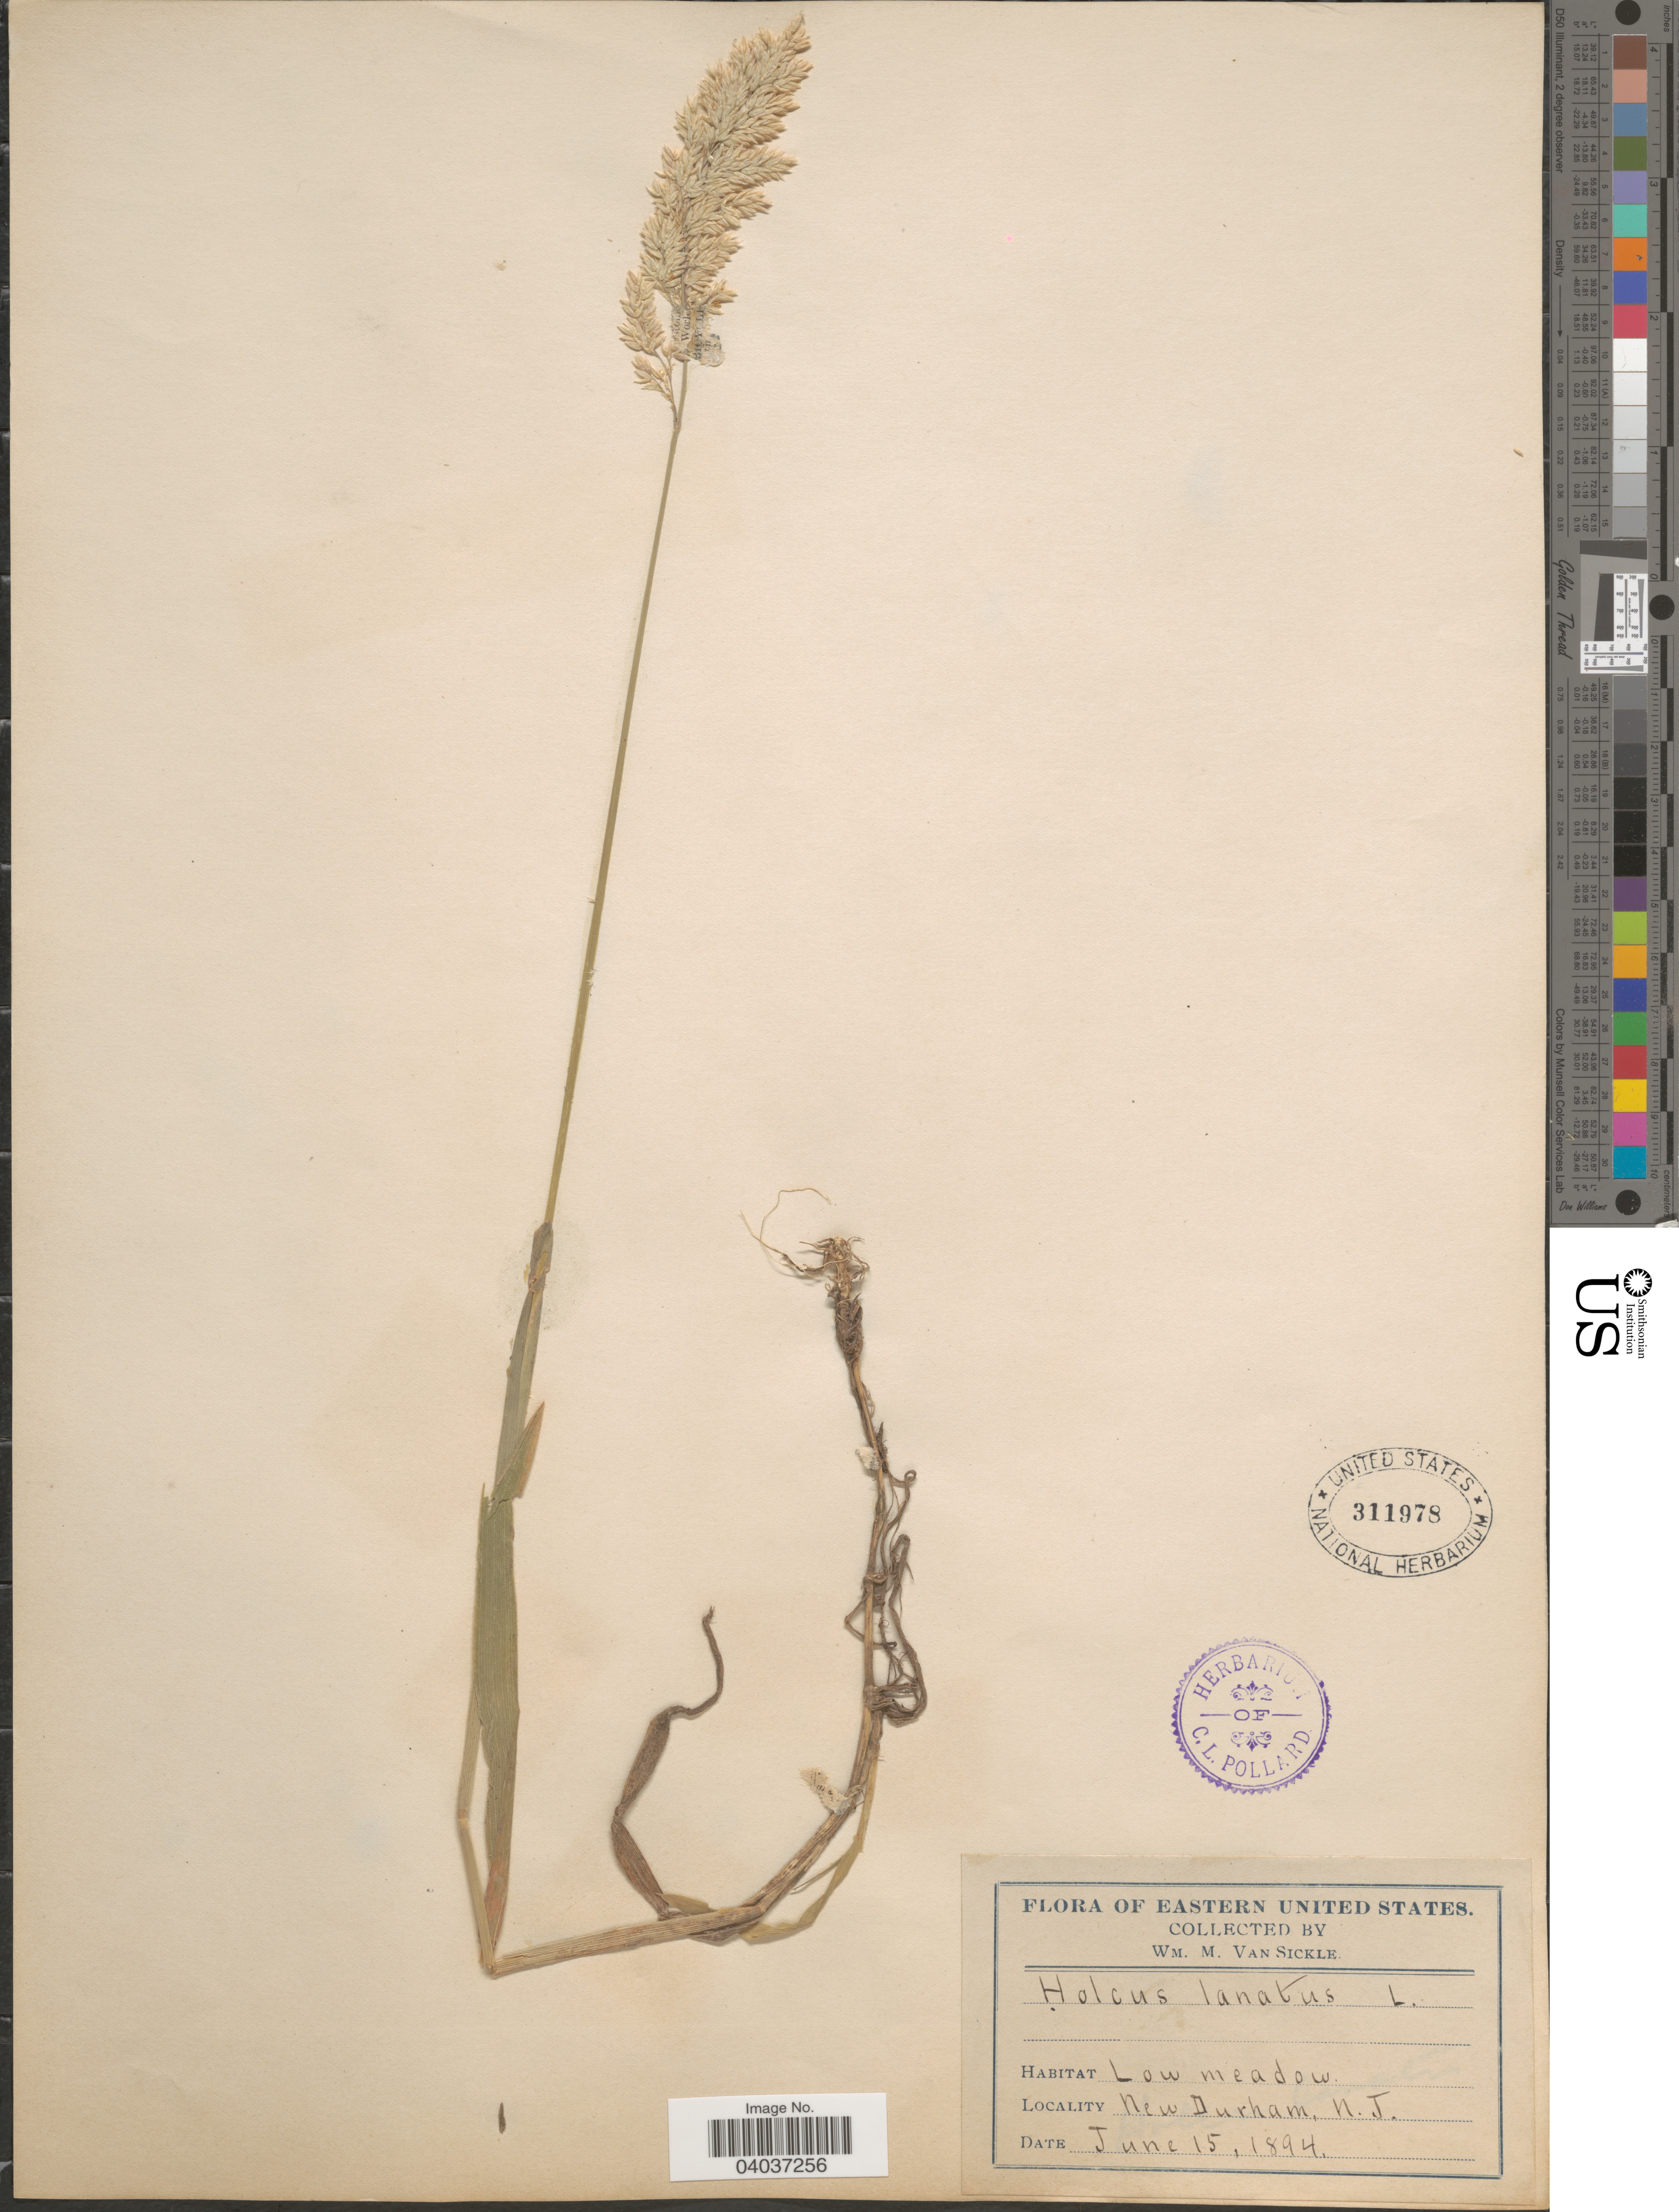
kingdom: Plantae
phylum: Tracheophyta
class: Liliopsida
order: Poales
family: Poaceae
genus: Holcus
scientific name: Holcus lanatus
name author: L.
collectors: W. M. Van Sickle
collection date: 1894-06-15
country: United States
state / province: New Jersey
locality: Eastern United States. New Durham.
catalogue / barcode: US 311978